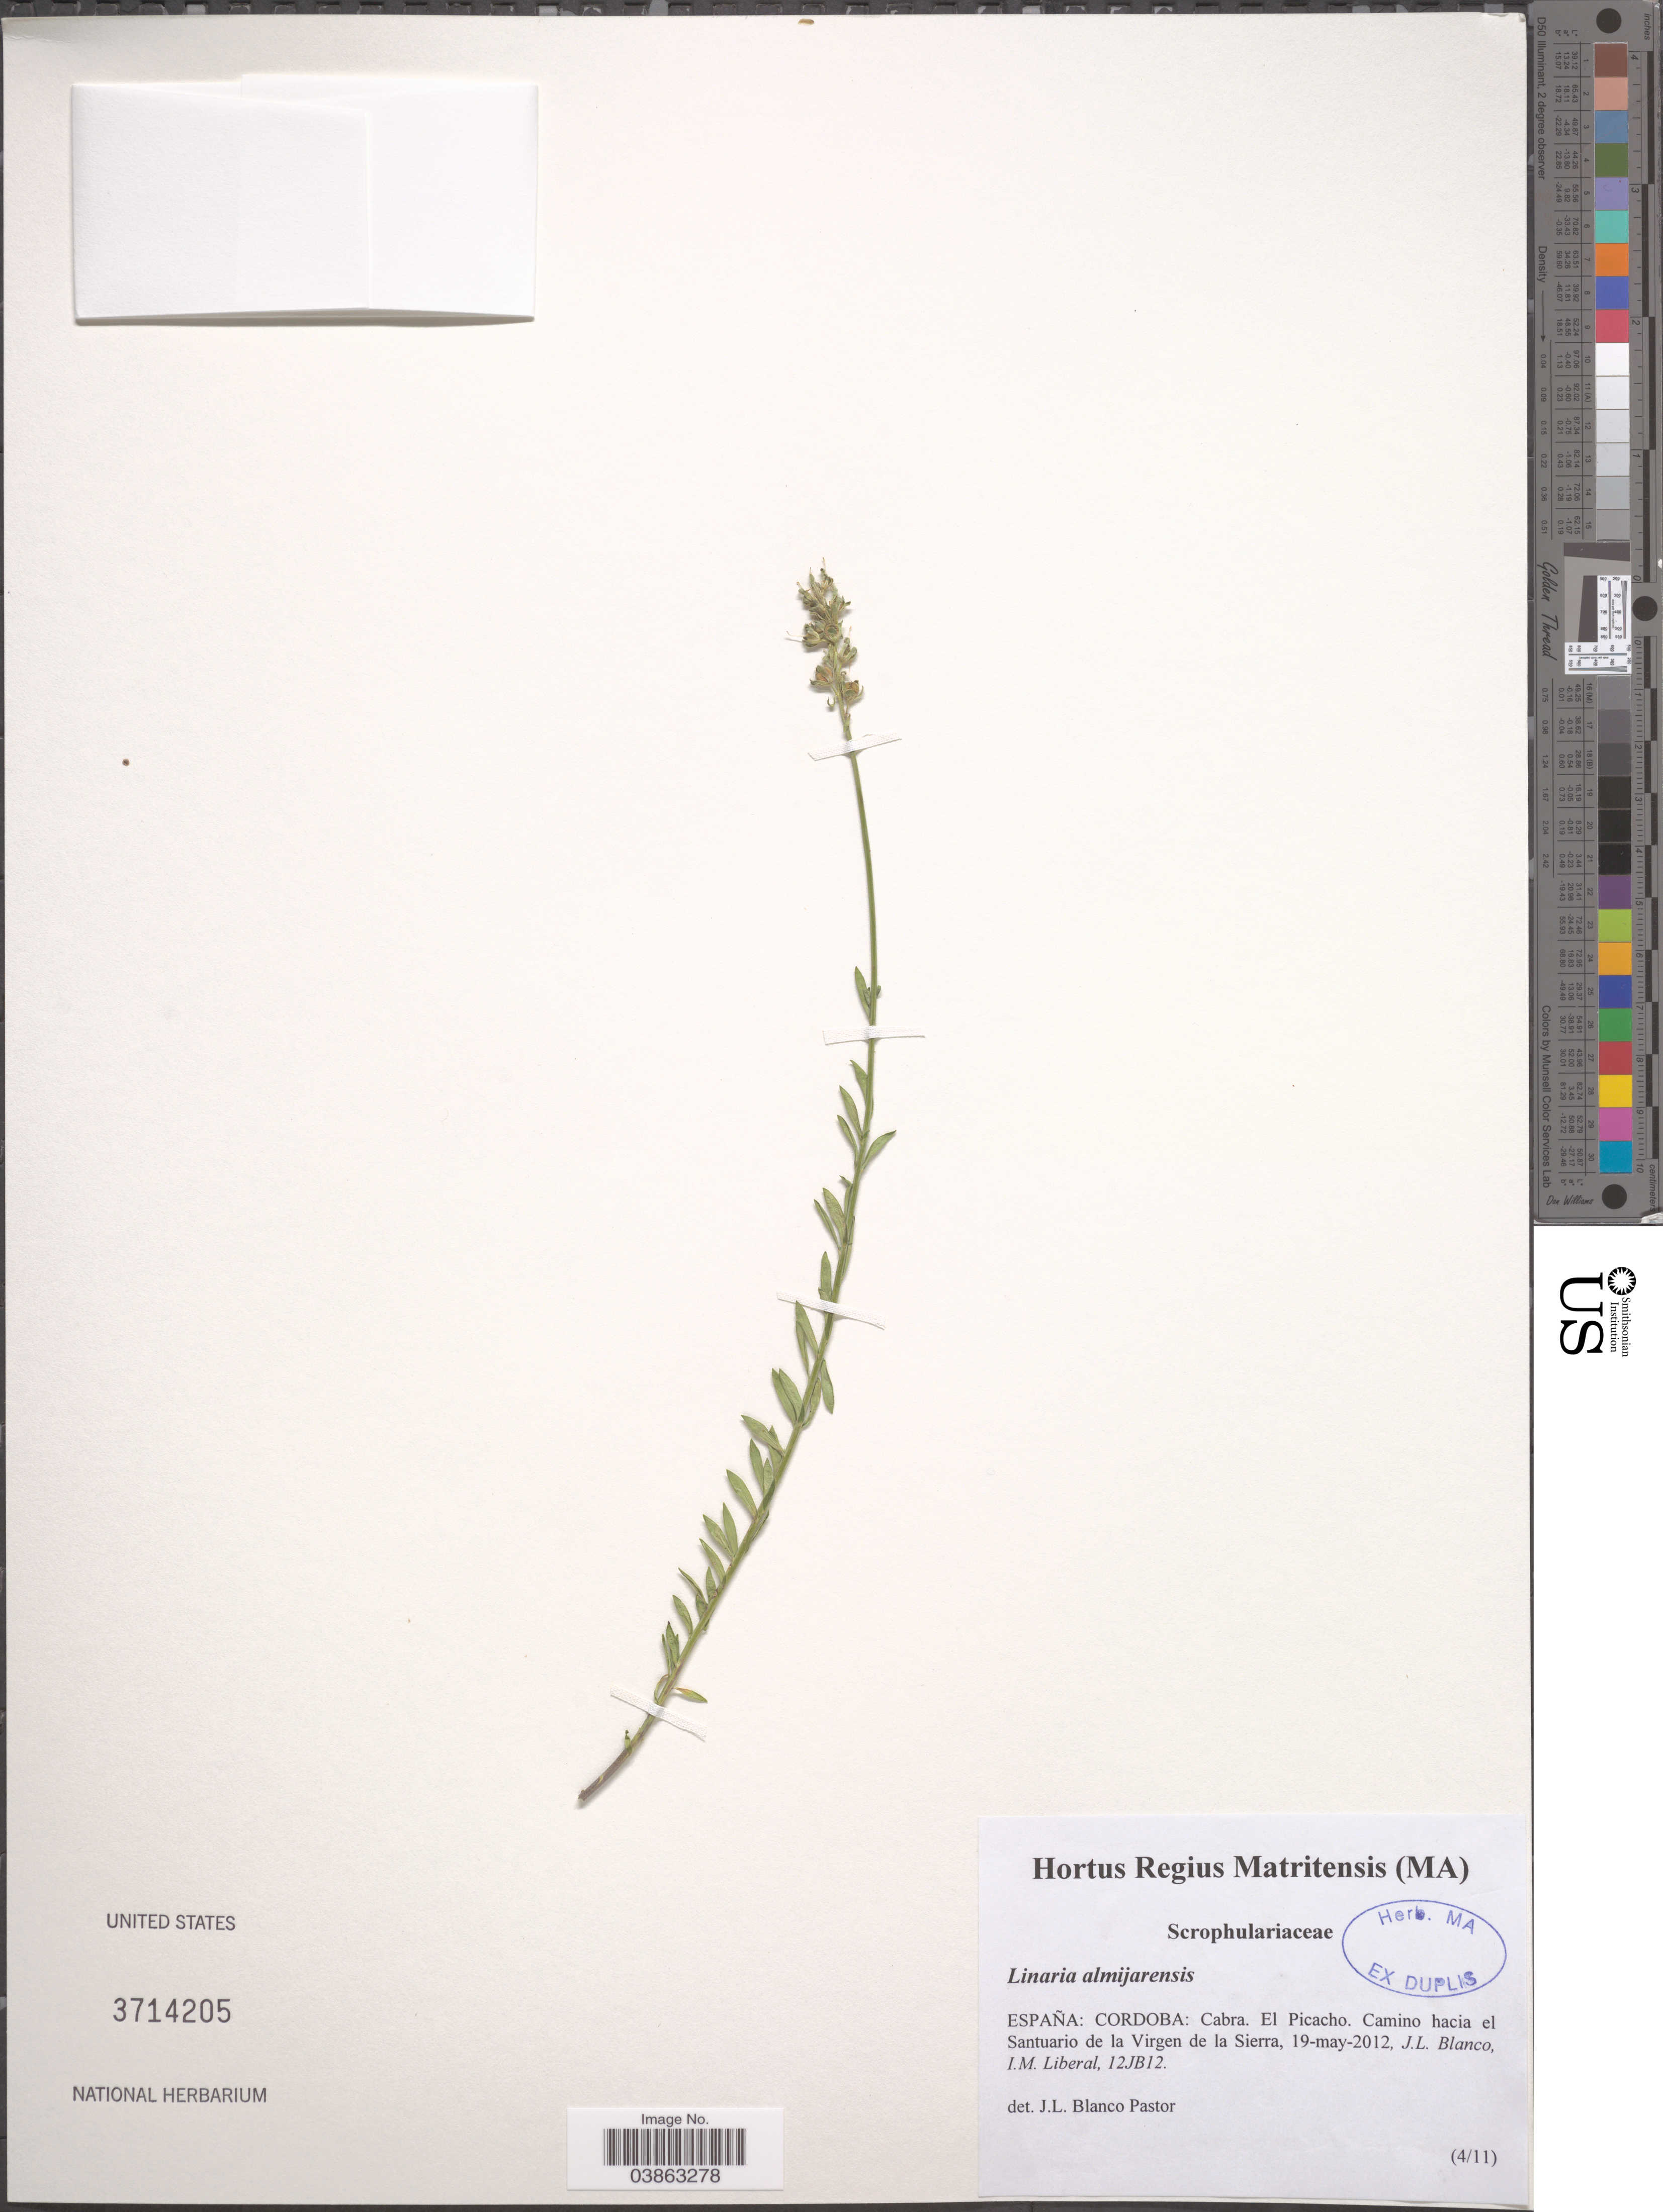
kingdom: Plantae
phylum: Tracheophyta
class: Magnoliopsida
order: Lamiales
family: Plantaginaceae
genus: Linaria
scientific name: Linaria almijarensis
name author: Campo & Amo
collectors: J. Blanco & I. Liberal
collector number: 12JB12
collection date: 2012-05-19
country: Spain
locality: Cordoba: Cabra. El Picacho. Camino hacia el Santuario de la Virgen de la Sierra.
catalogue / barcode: US 3714205